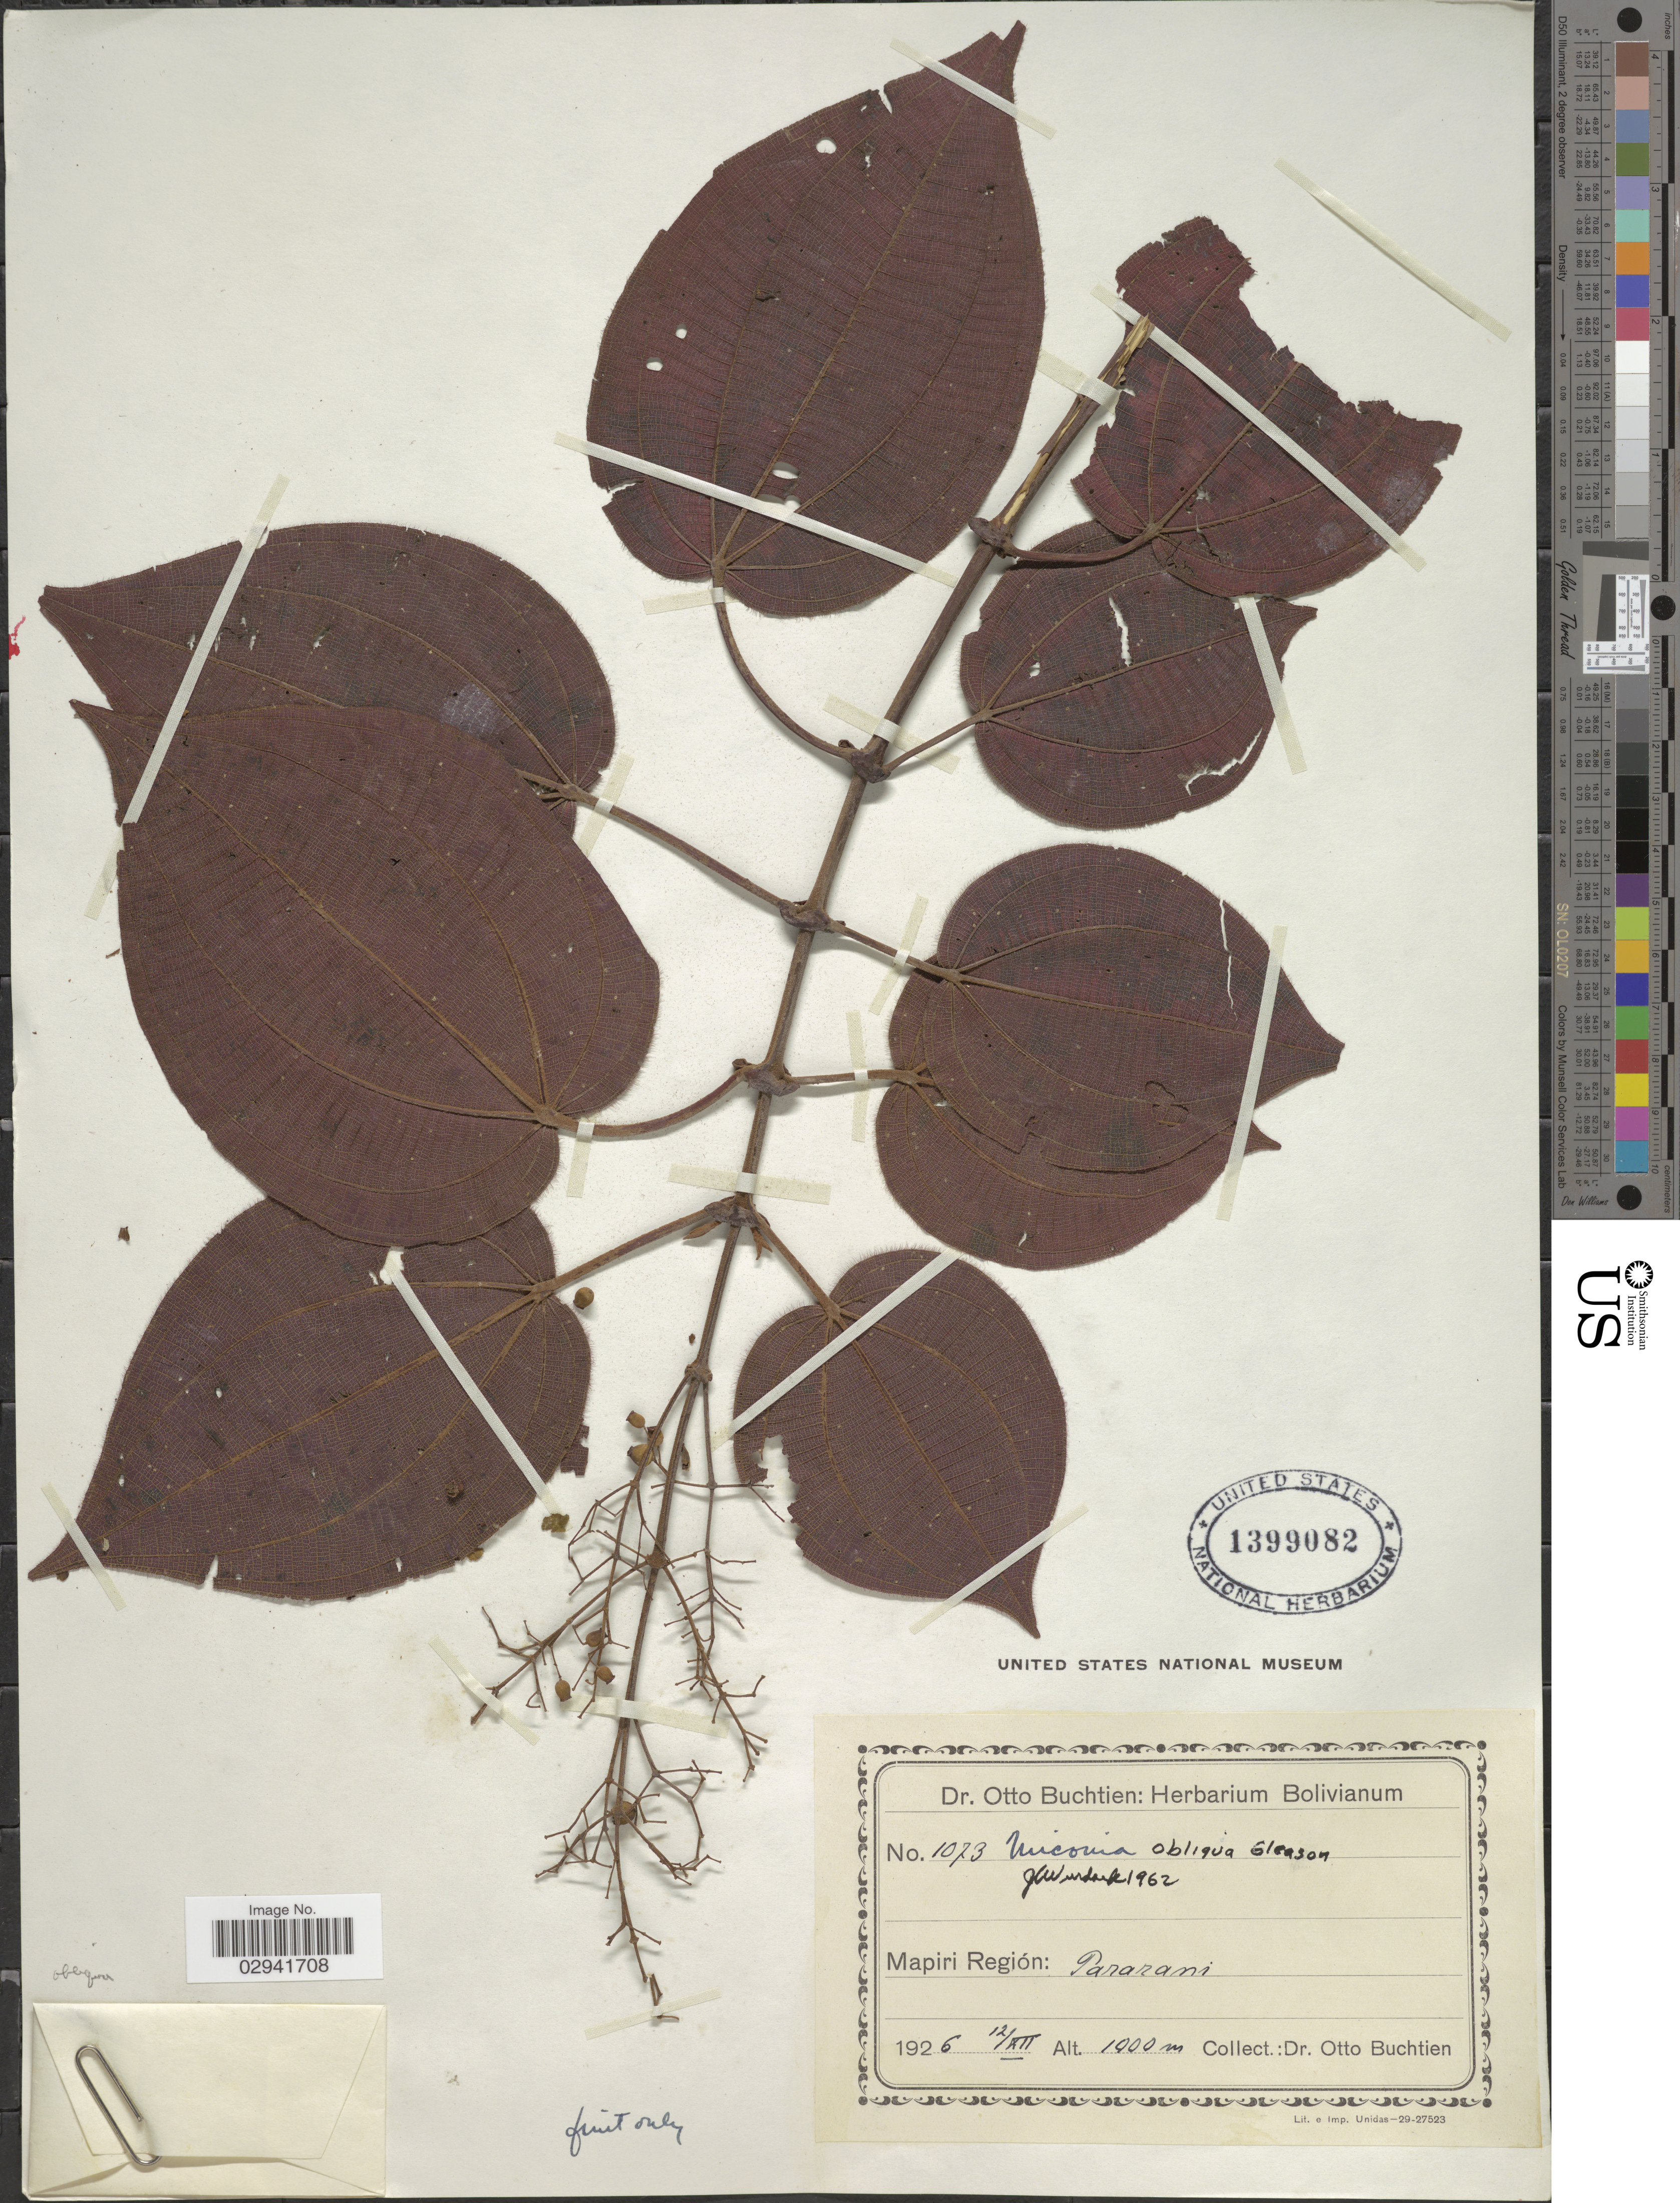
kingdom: Plantae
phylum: Tracheophyta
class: Magnoliopsida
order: Myrtales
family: Melastomataceae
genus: Miconia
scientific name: Miconia obliqua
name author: Gleason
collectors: O. Buchtien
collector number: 1073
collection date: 1926-12-12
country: Bolivia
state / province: La Paz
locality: Mapiri Región: Pararani.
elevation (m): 1000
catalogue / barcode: US 1399082